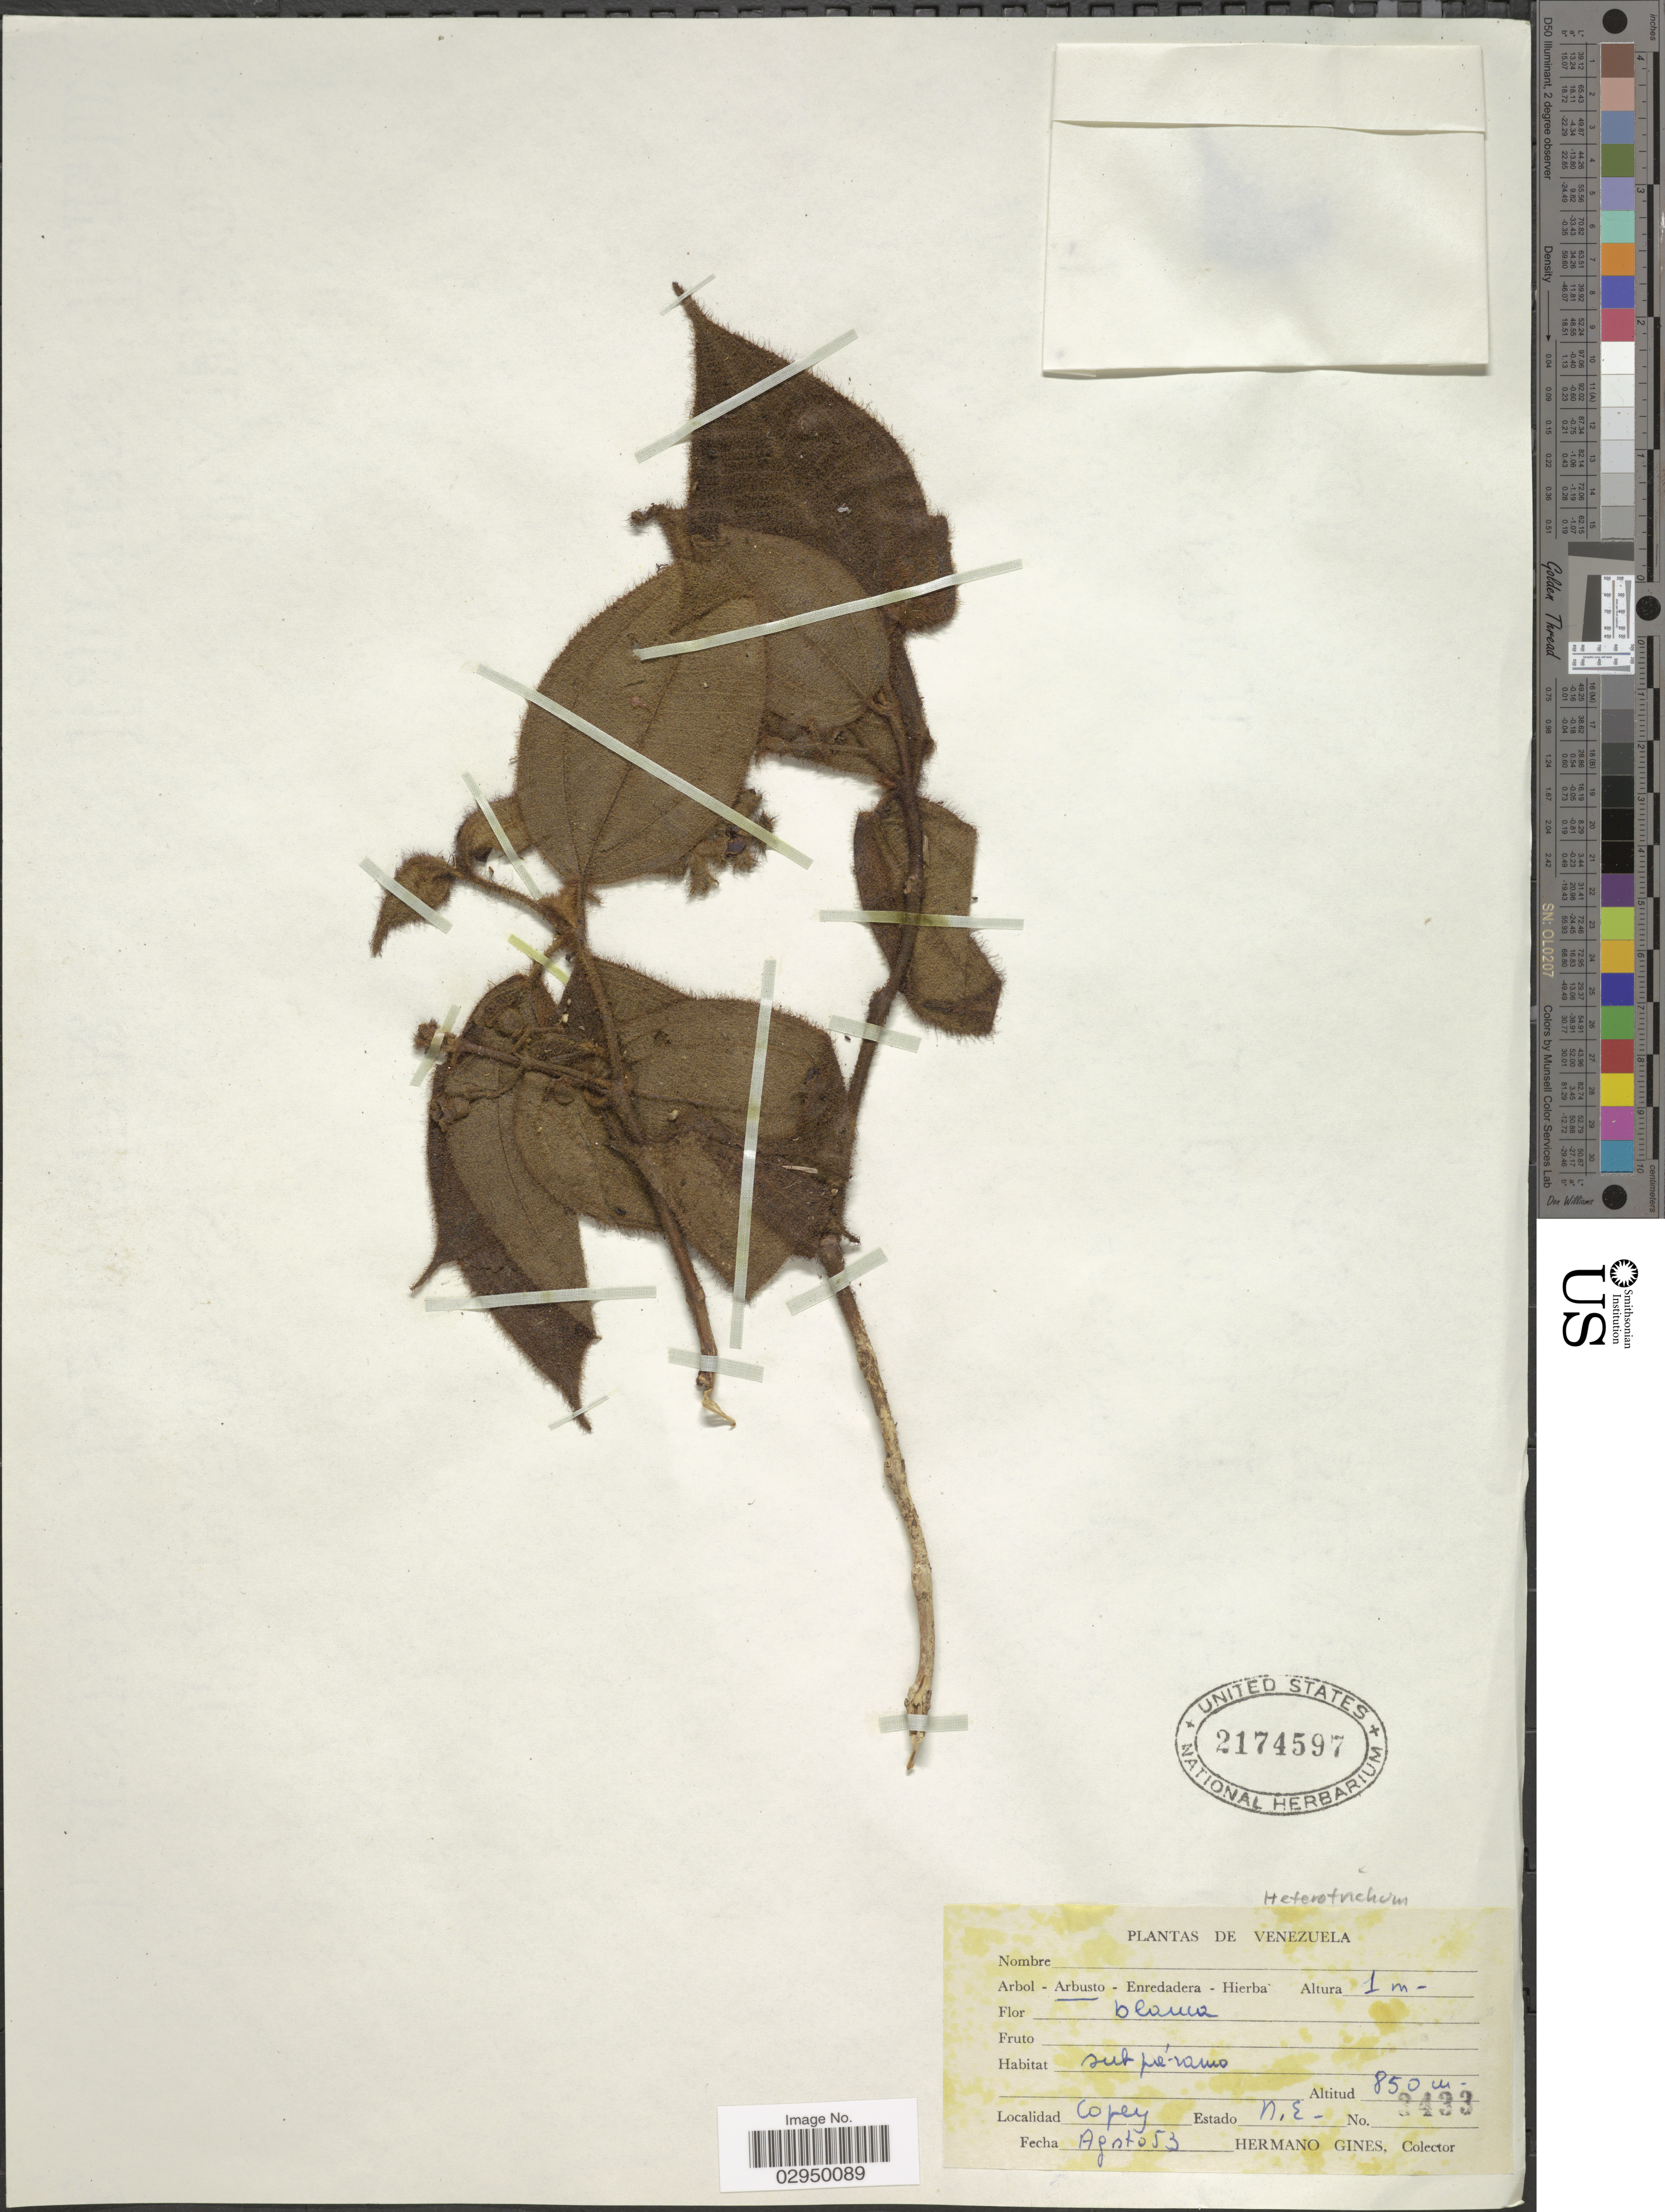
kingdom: Plantae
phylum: Tracheophyta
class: Magnoliopsida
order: Myrtales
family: Melastomataceae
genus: Clidemia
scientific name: Clidemia urceolata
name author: DC.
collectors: Bro. Gines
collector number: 3433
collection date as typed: Transcribed d/m/y: /8/53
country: Venezuela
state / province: Nueva Esparta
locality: Copey. Estado N.E.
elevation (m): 850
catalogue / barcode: US 2174597